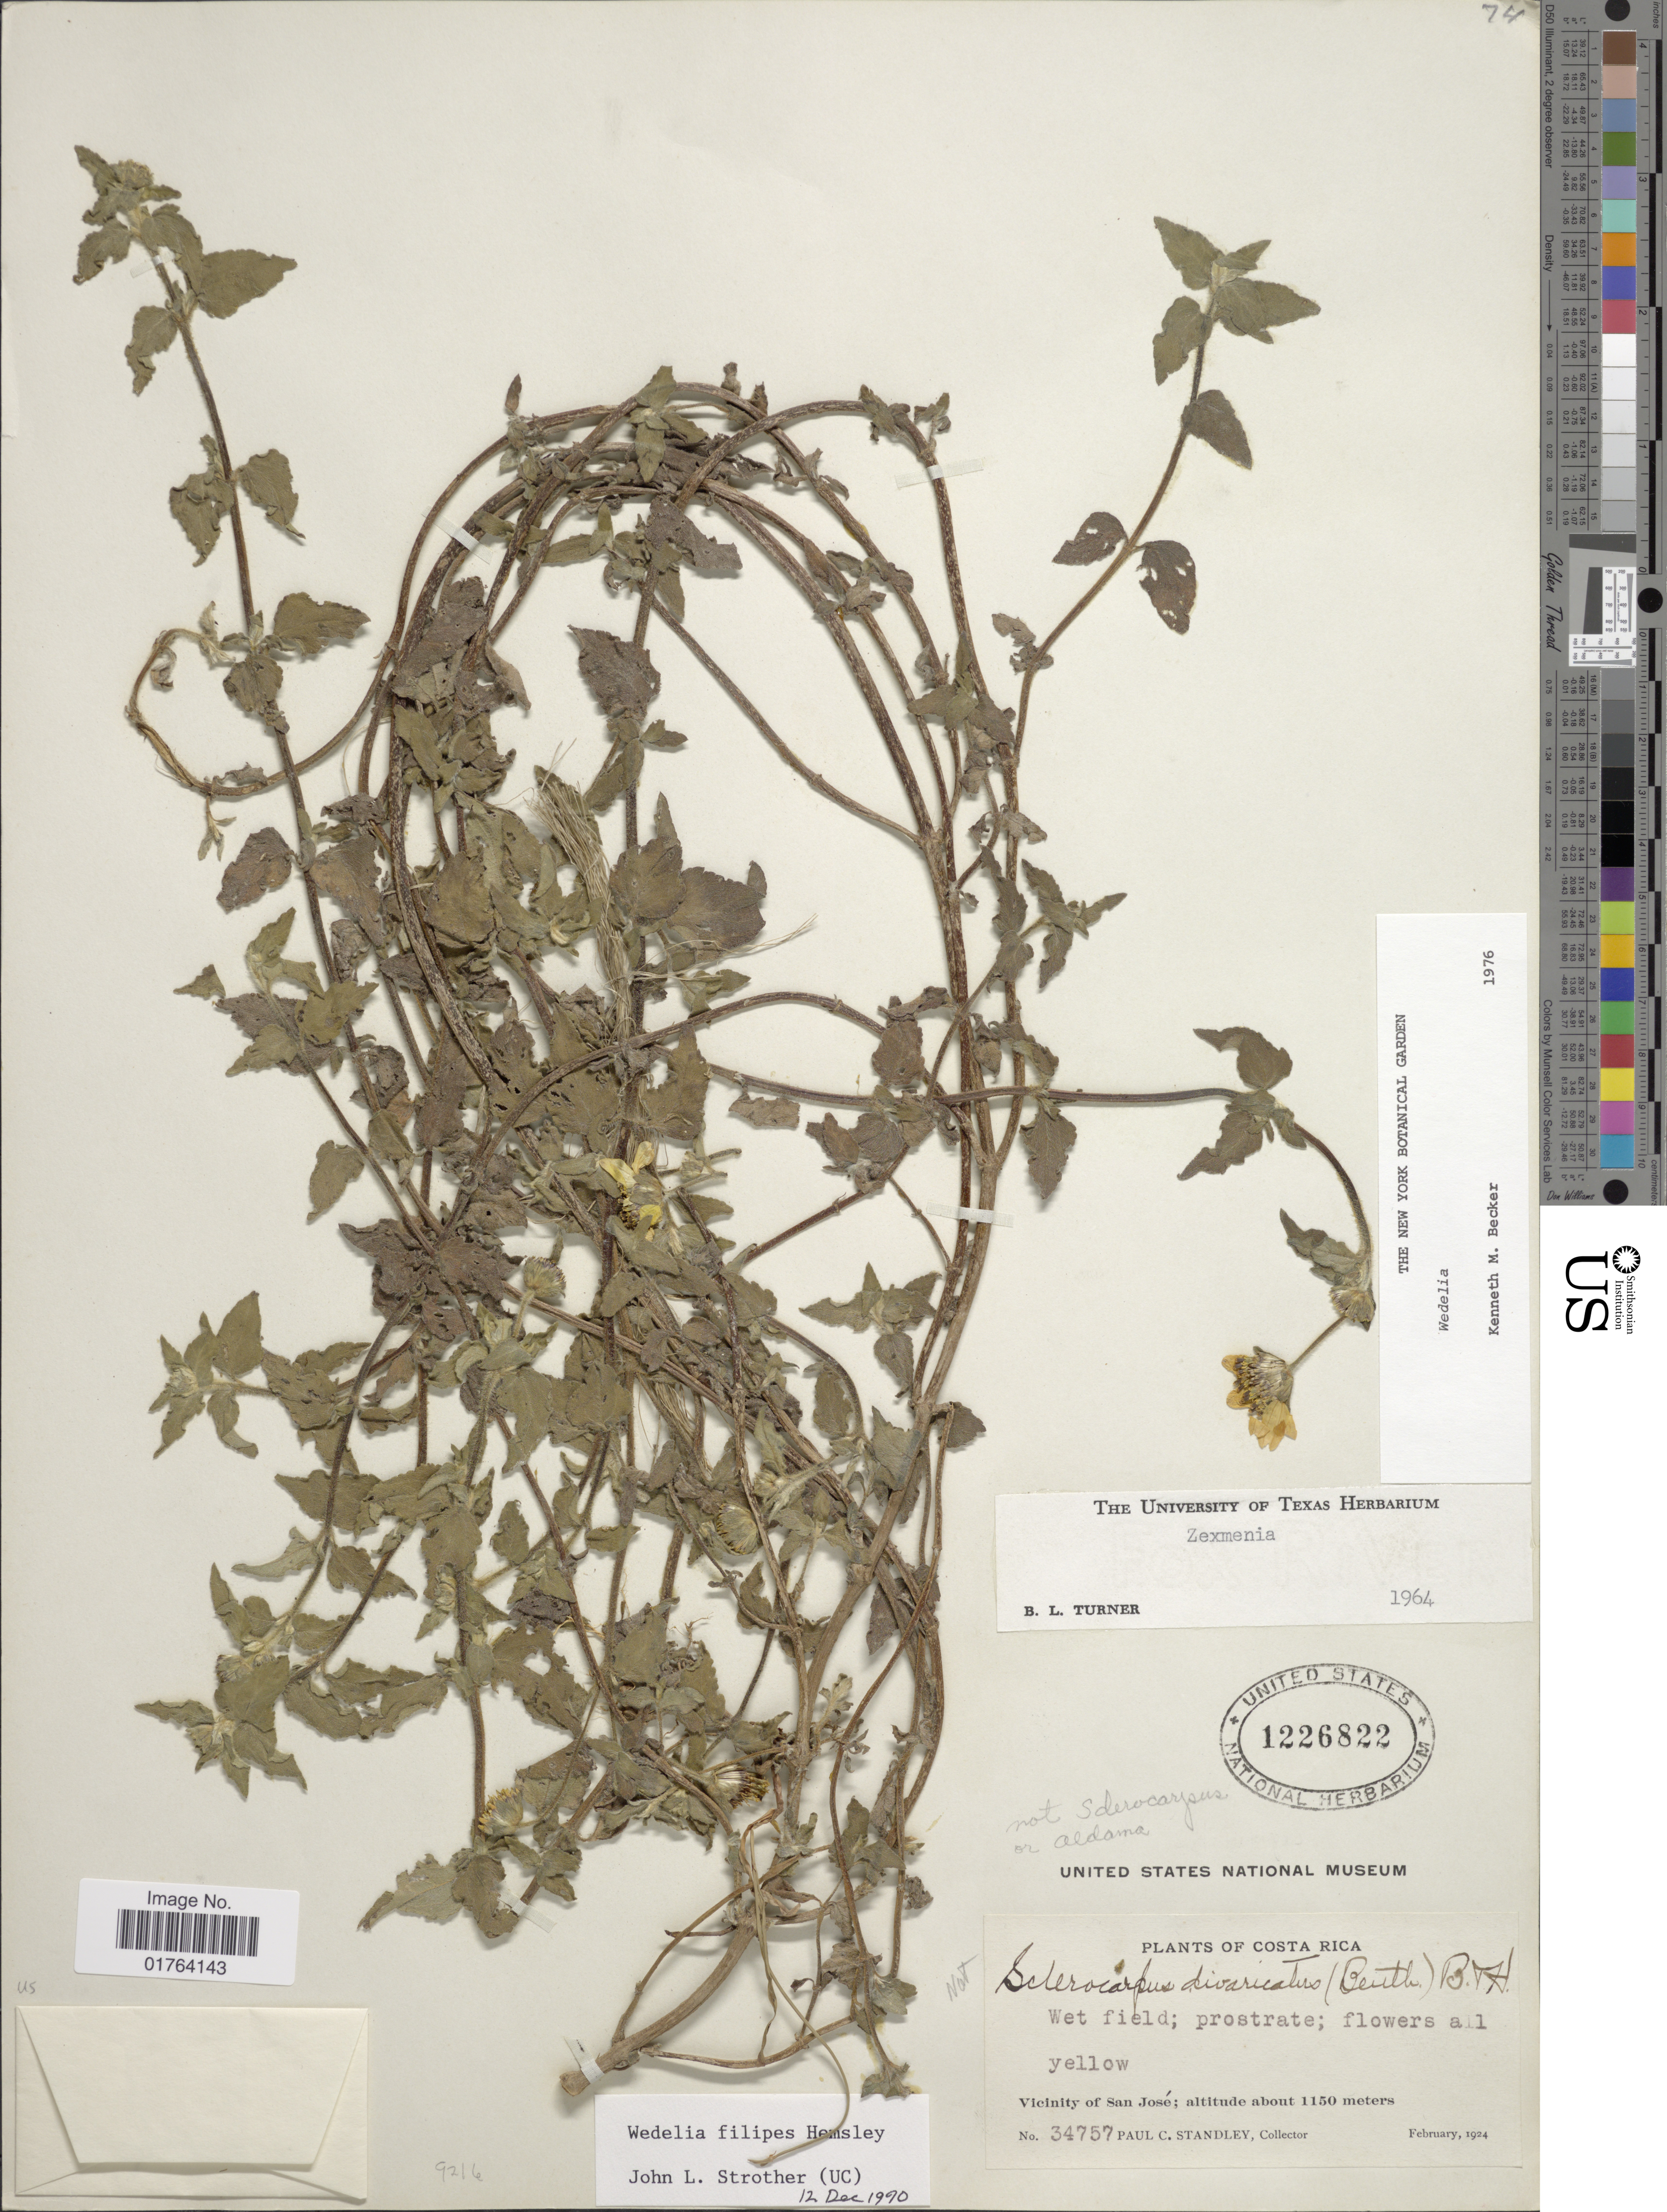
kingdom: Plantae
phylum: Tracheophyta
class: Magnoliopsida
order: Asterales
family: Asteraceae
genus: Wedelia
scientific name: Wedelia filipes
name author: Hemsl.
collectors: P. C. Standley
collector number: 34757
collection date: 1924-02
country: Costa Rica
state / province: San José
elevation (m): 1150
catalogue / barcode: US 1226822